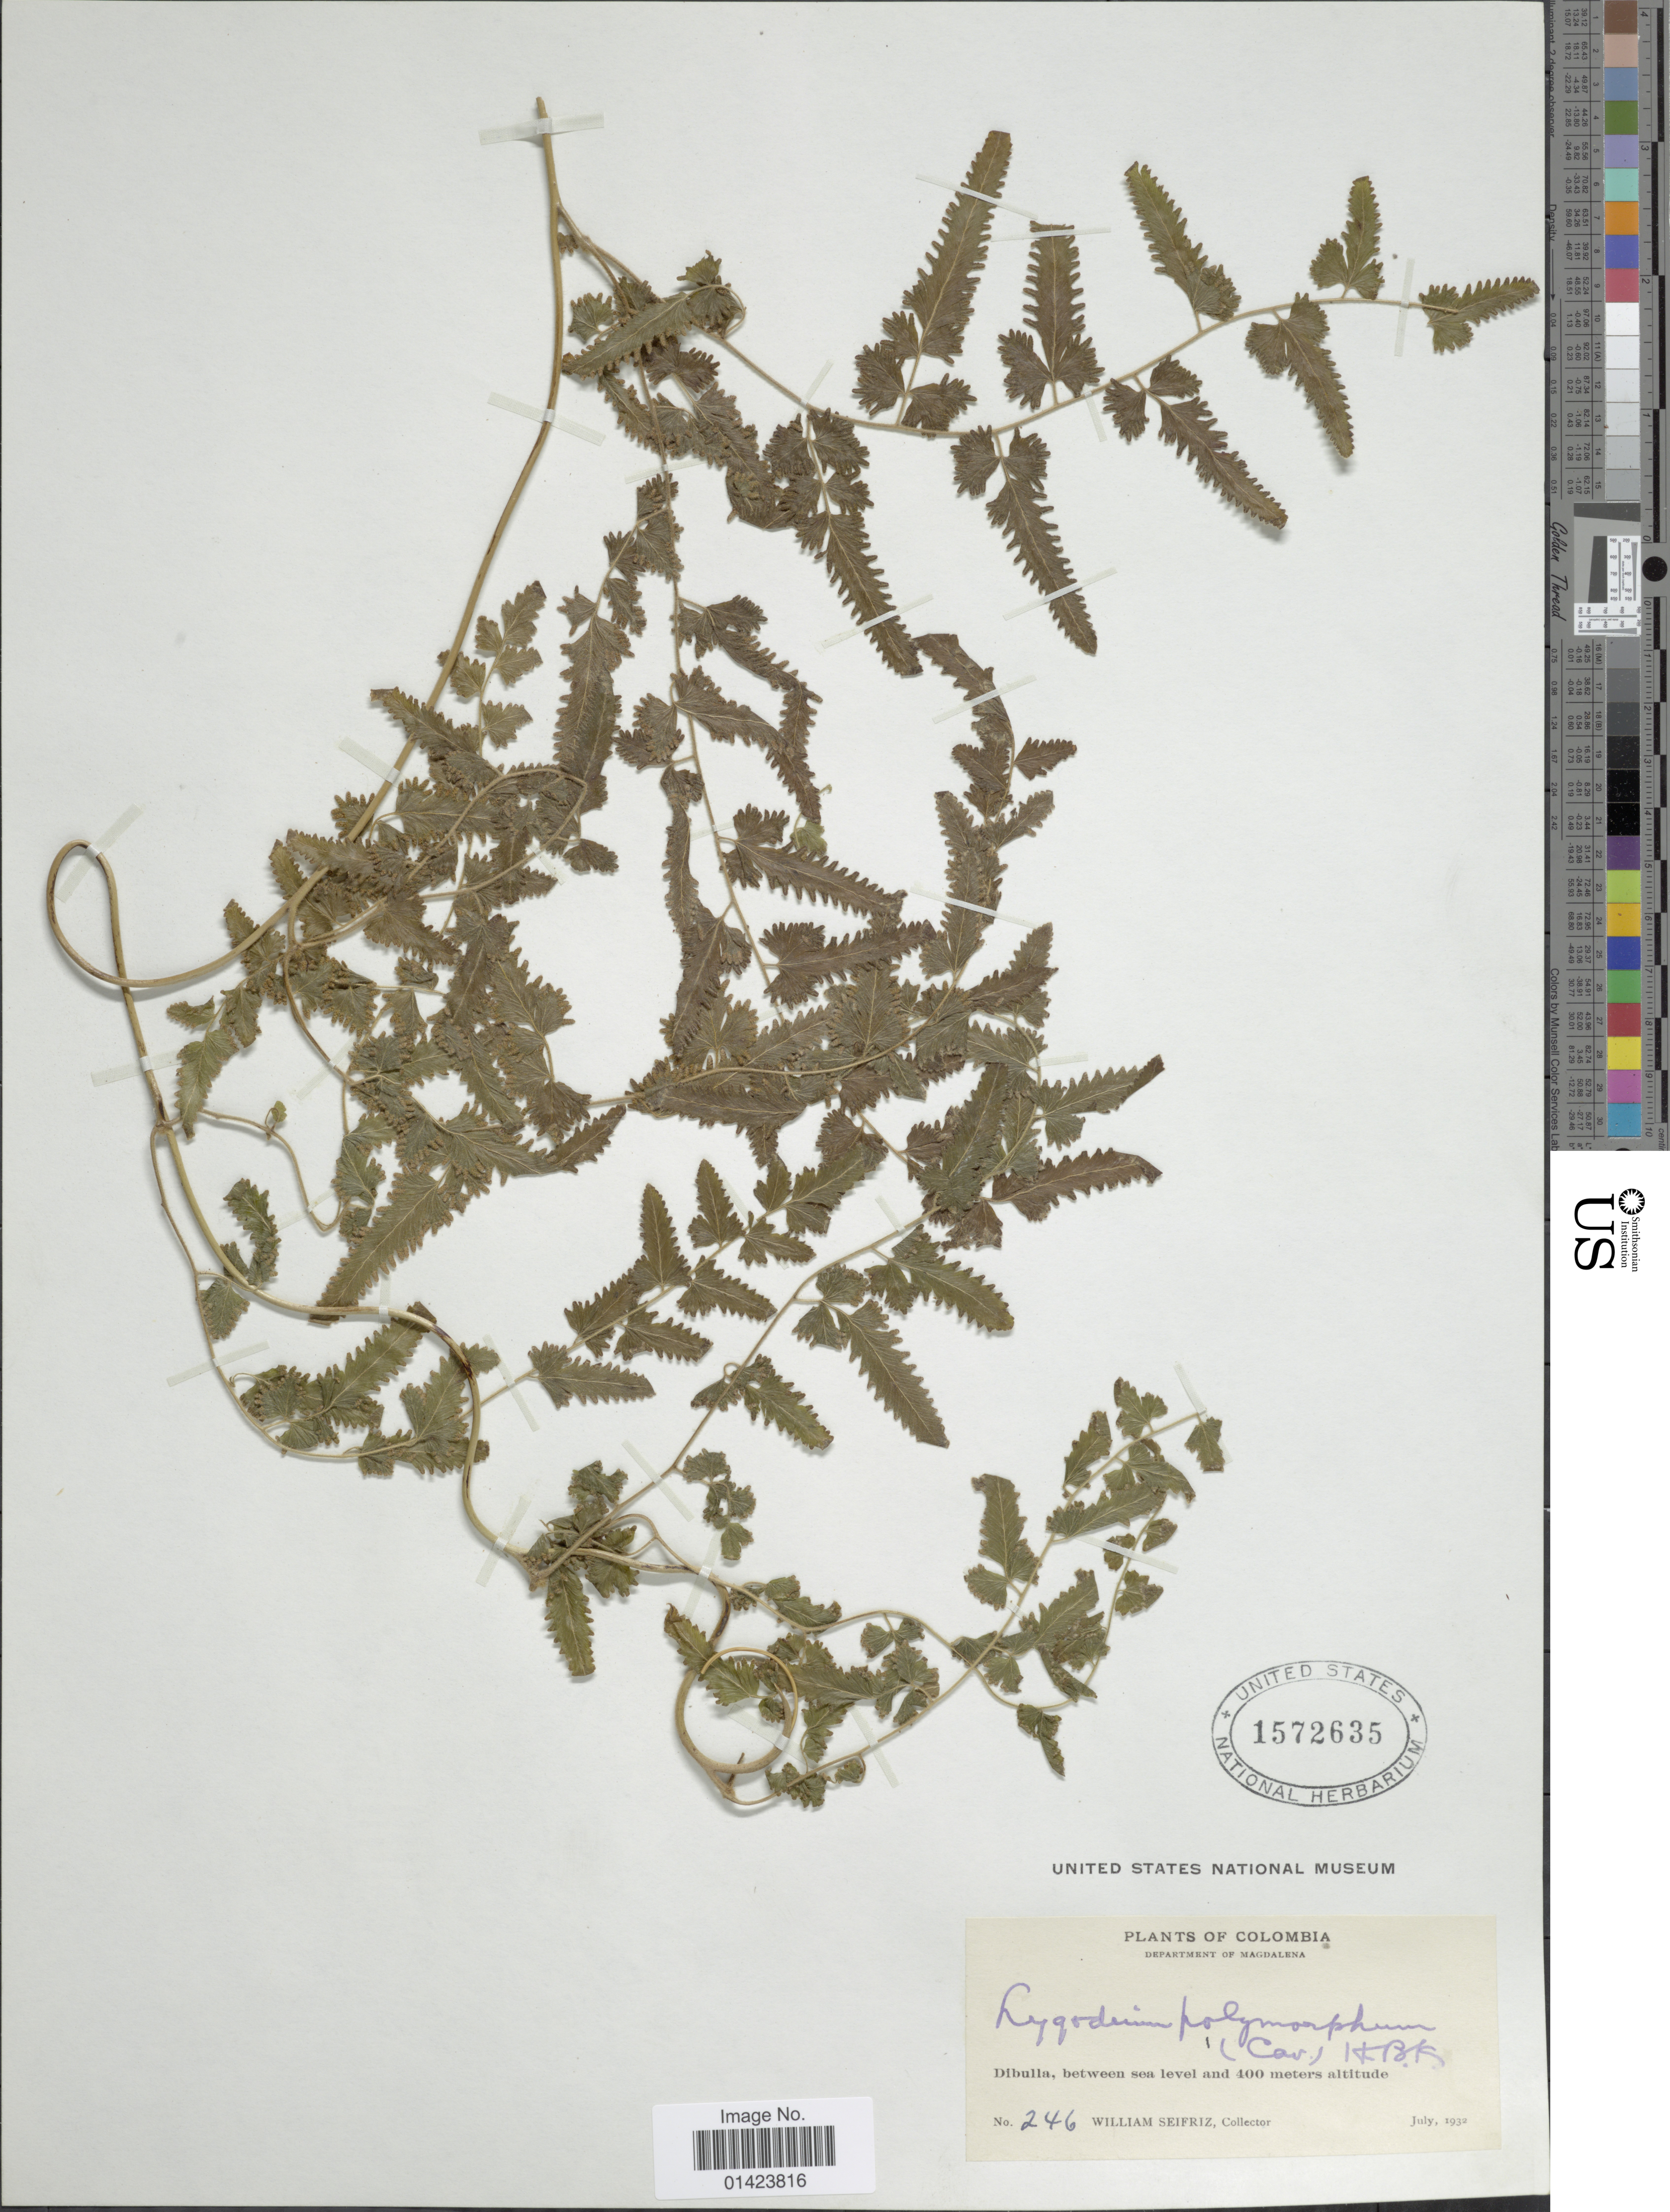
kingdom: Plantae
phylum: Tracheophyta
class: Polypodiopsida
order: Schizaeales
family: Lygodiaceae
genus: Lygodium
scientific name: Lygodium venustum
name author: Sw.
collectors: W. Seifriz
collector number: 246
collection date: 1932-07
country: Colombia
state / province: Magdalena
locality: Department of Magdalena, Dibulla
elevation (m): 400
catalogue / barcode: US 1572635